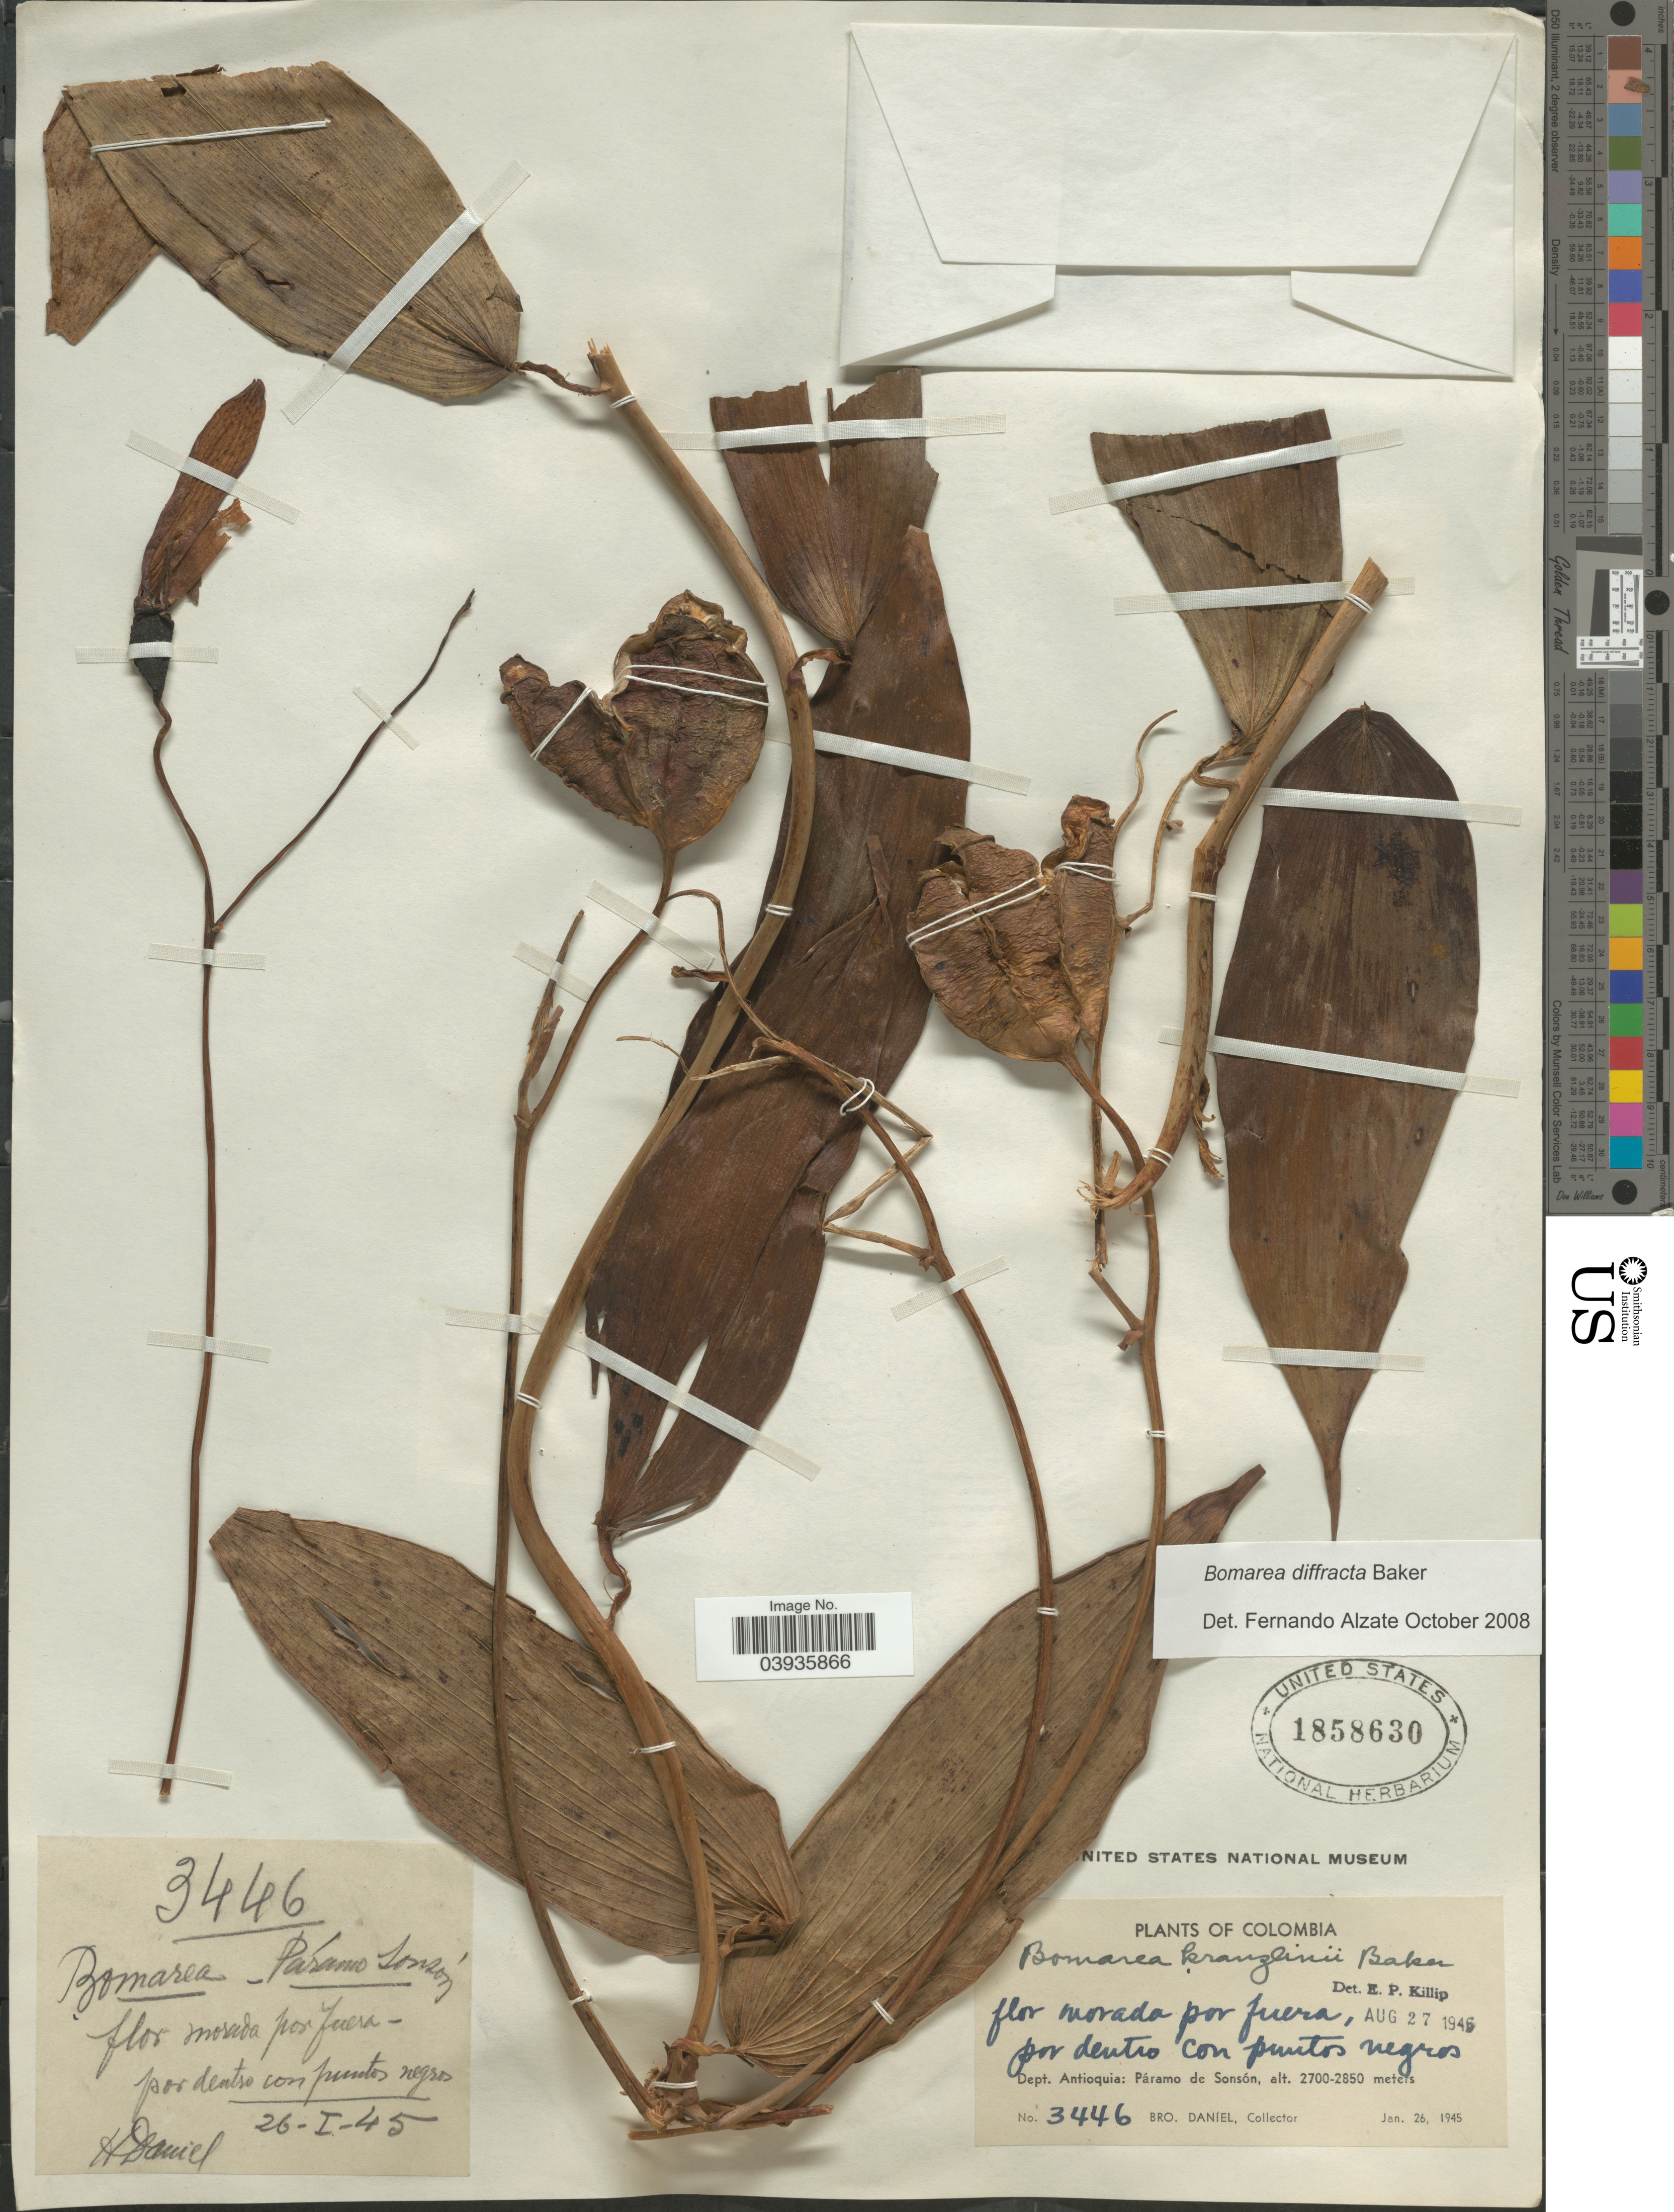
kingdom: Plantae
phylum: Tracheophyta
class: Liliopsida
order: Liliales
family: Alstroemeriaceae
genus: Bomarea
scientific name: Bomarea diffracta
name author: Baker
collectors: Bro. Daniel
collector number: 3446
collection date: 1945-01-26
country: Colombia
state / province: Antioquia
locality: Dept. Antioquia: Páramo de Sonsón.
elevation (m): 2700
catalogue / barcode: US 1858630